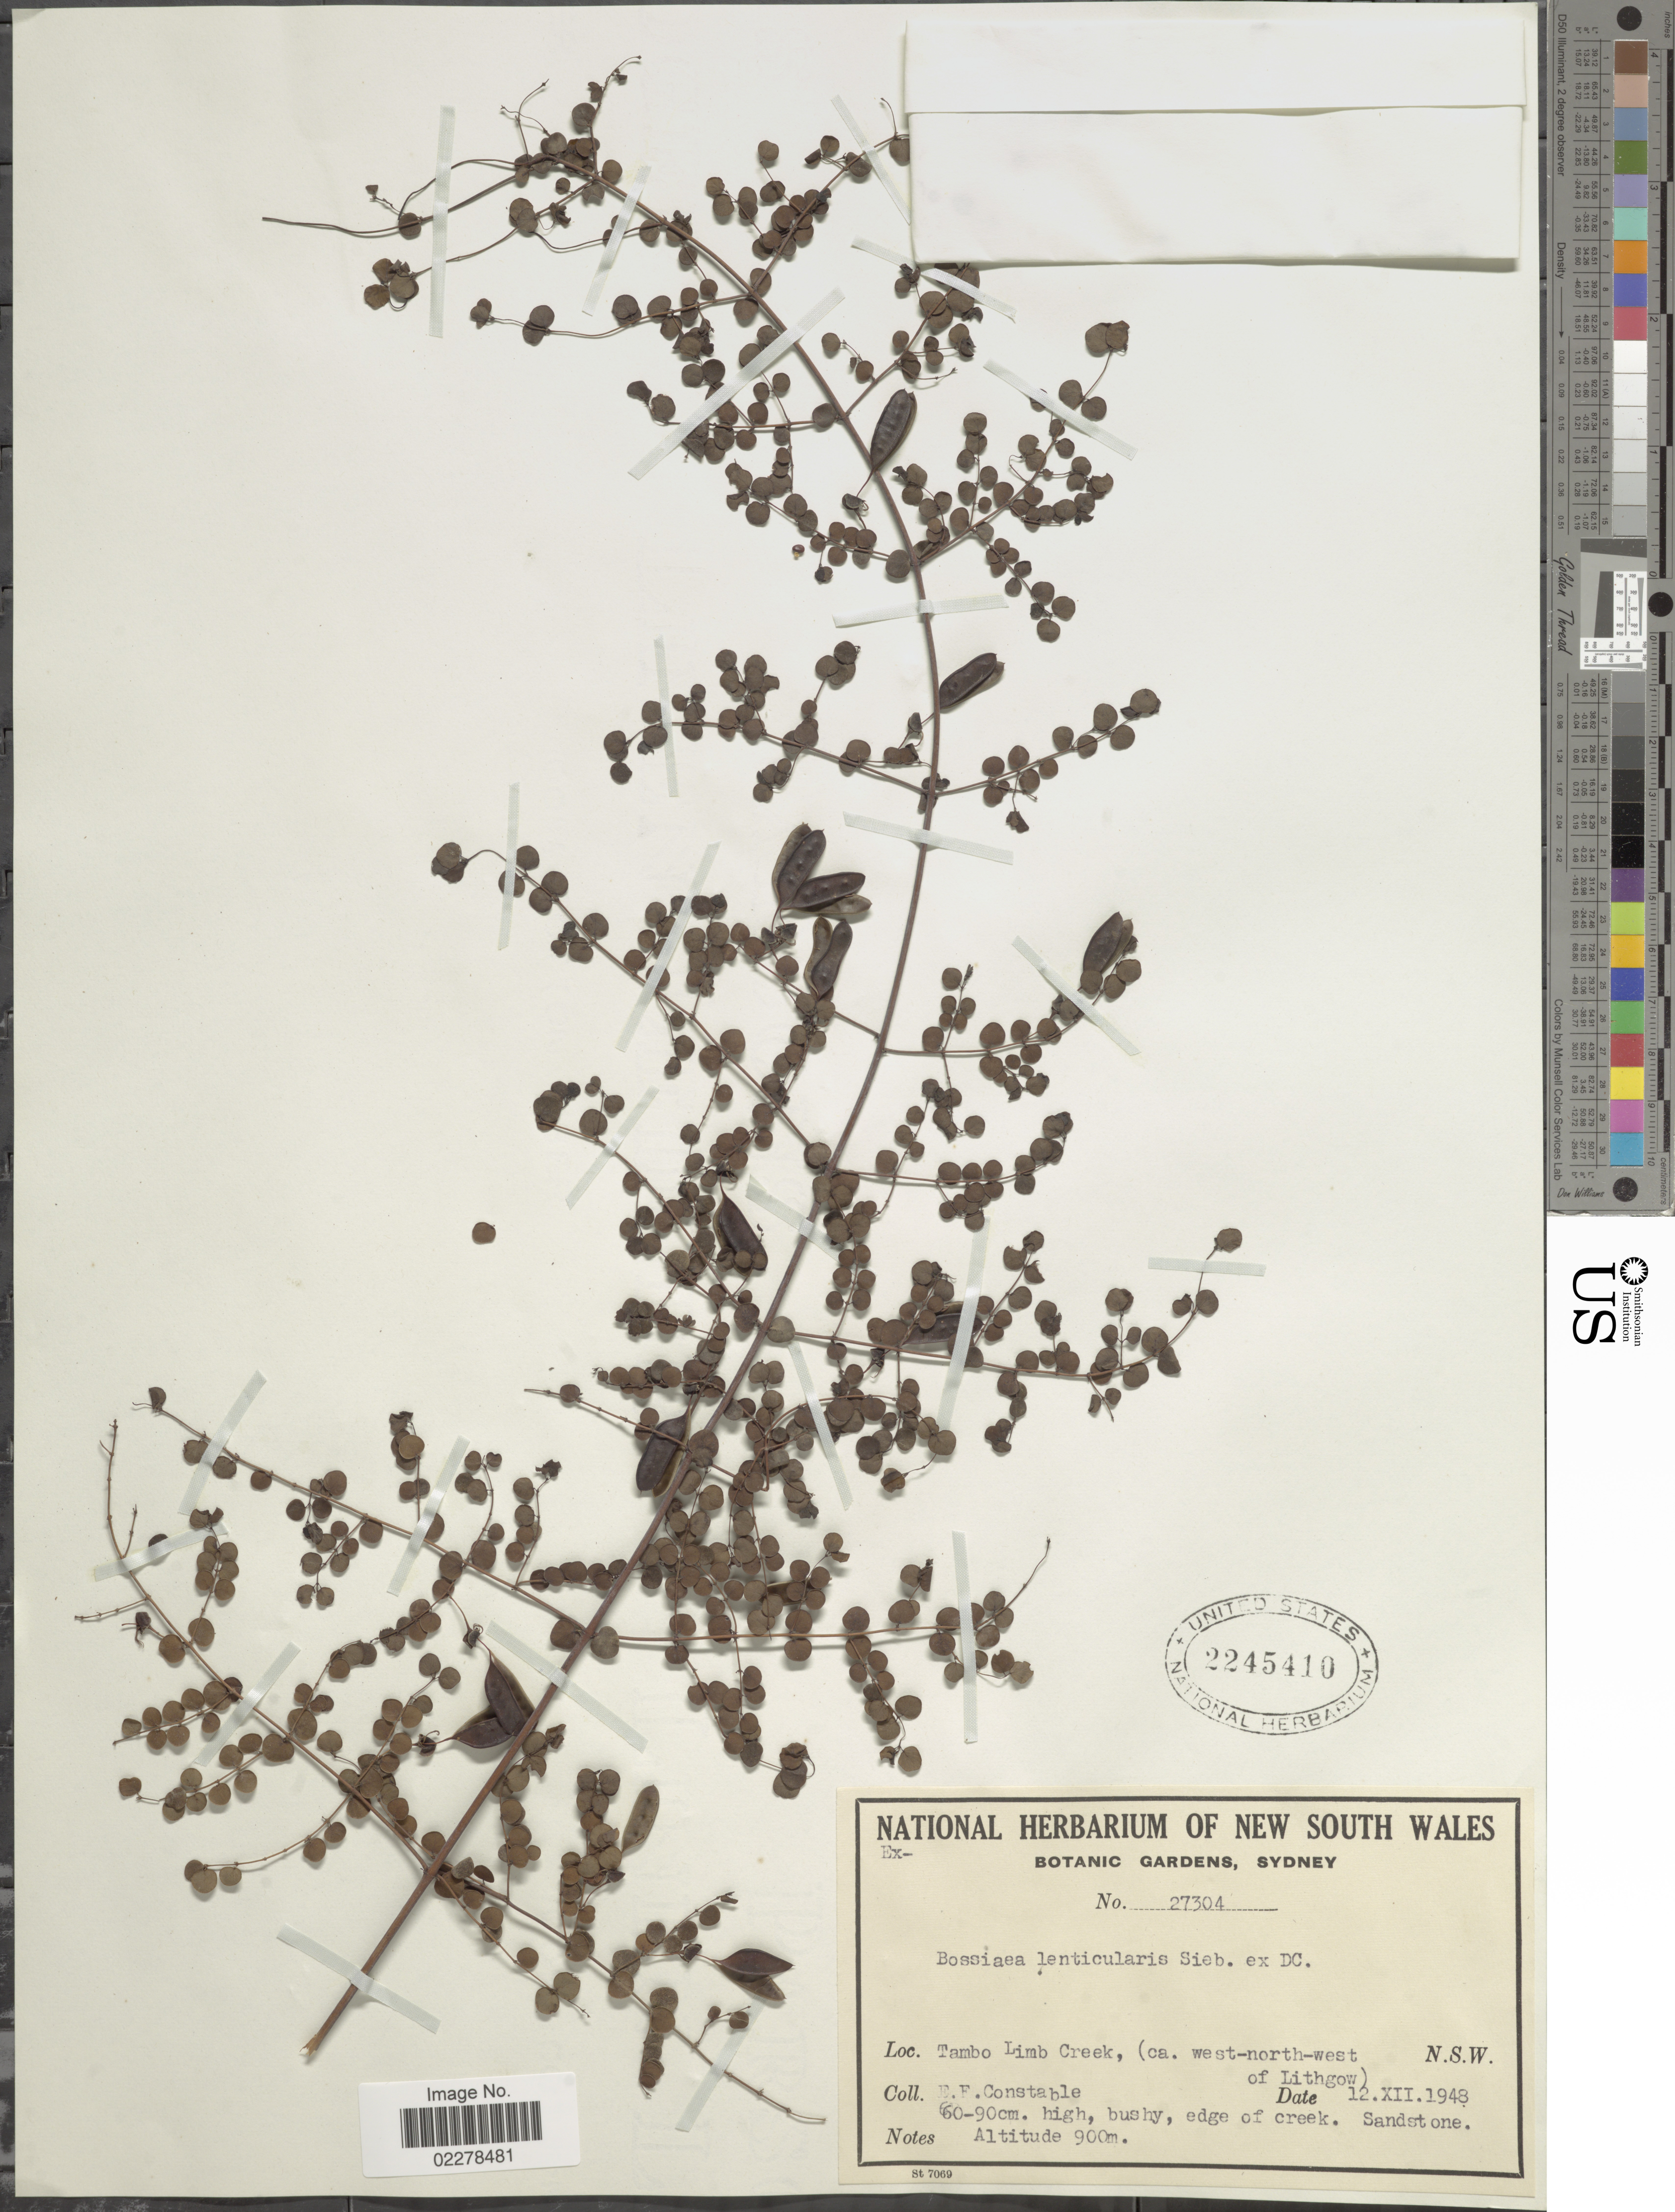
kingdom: Plantae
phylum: Tracheophyta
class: Magnoliopsida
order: Fabales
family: Fabaceae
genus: Bossiaea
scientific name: Bossiaea lenticularis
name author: DC.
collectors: E. F. Constable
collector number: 27304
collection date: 1948-07-12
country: Australia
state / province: New South Wales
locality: Tambo Lomb Creek, (ca. west-north-west of Lithgow). N.S.W.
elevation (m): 900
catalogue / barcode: US 2245410